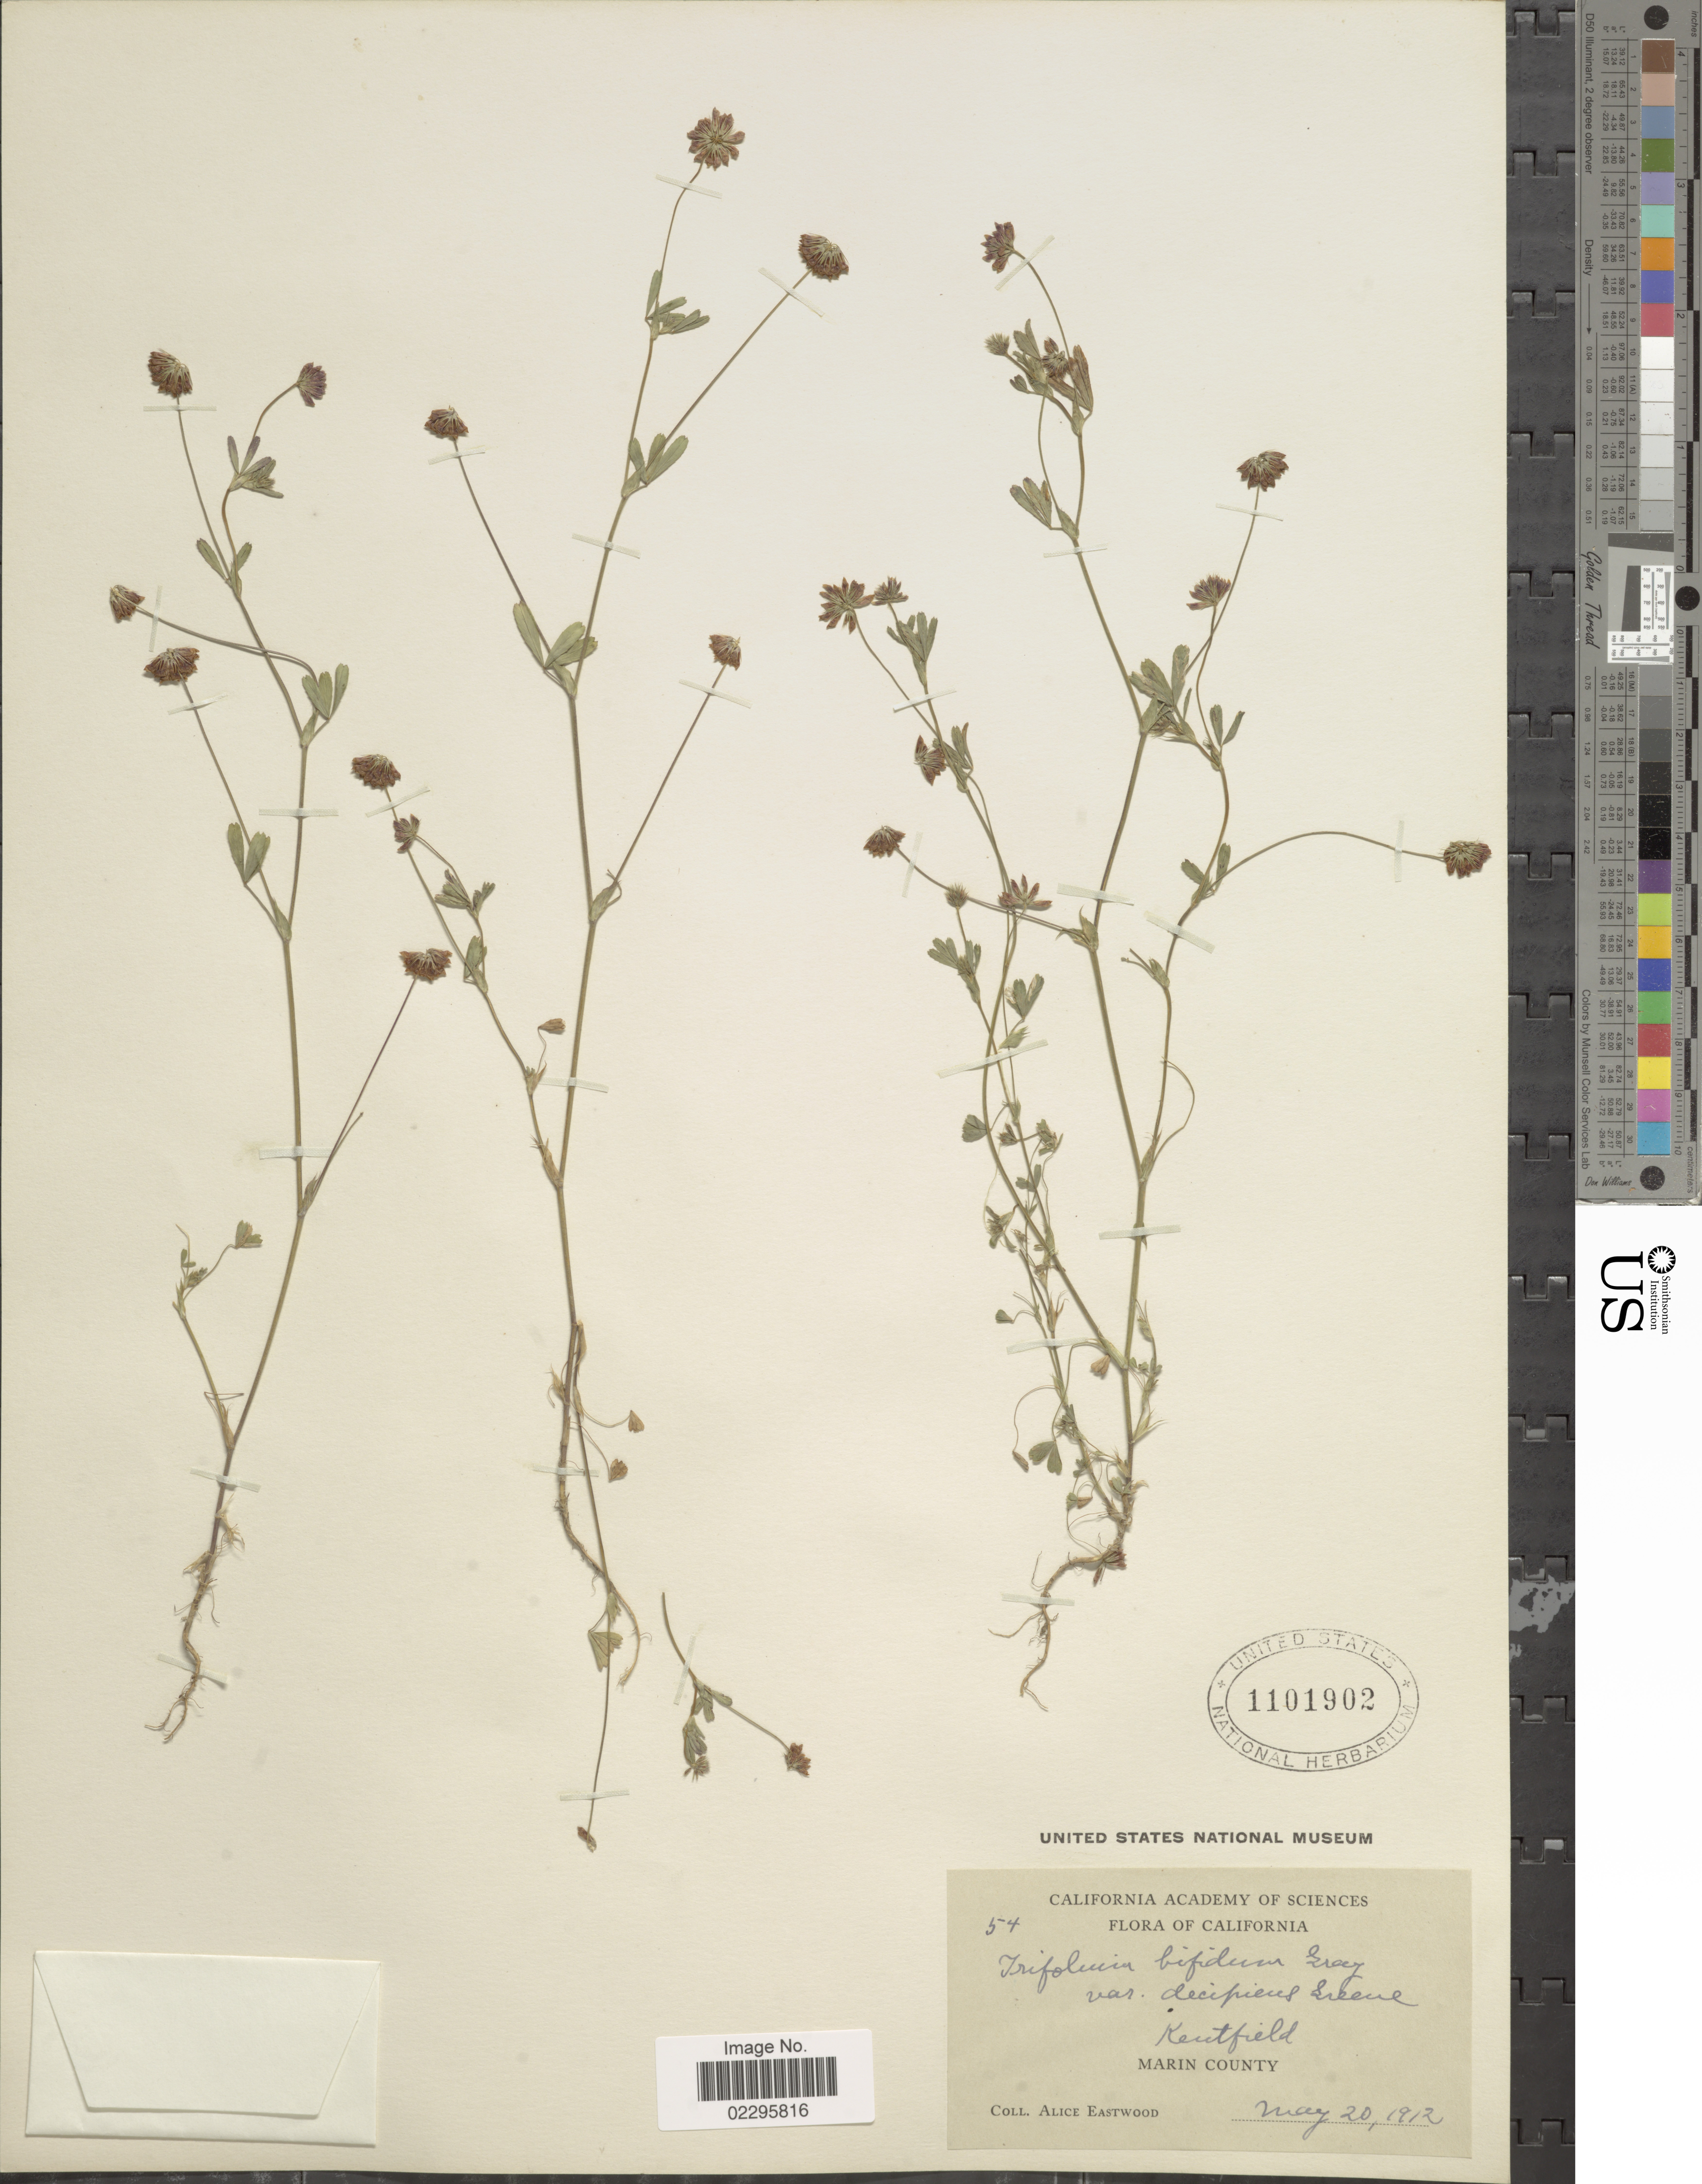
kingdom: Plantae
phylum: Tracheophyta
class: Magnoliopsida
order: Fabales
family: Fabaceae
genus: Trifolium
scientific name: Trifolium bifidum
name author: A. Gray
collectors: A. Eastwood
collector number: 54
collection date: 1912-05-20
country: United States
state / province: California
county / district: Marin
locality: Kentfield, Marin County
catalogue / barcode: US 1101902